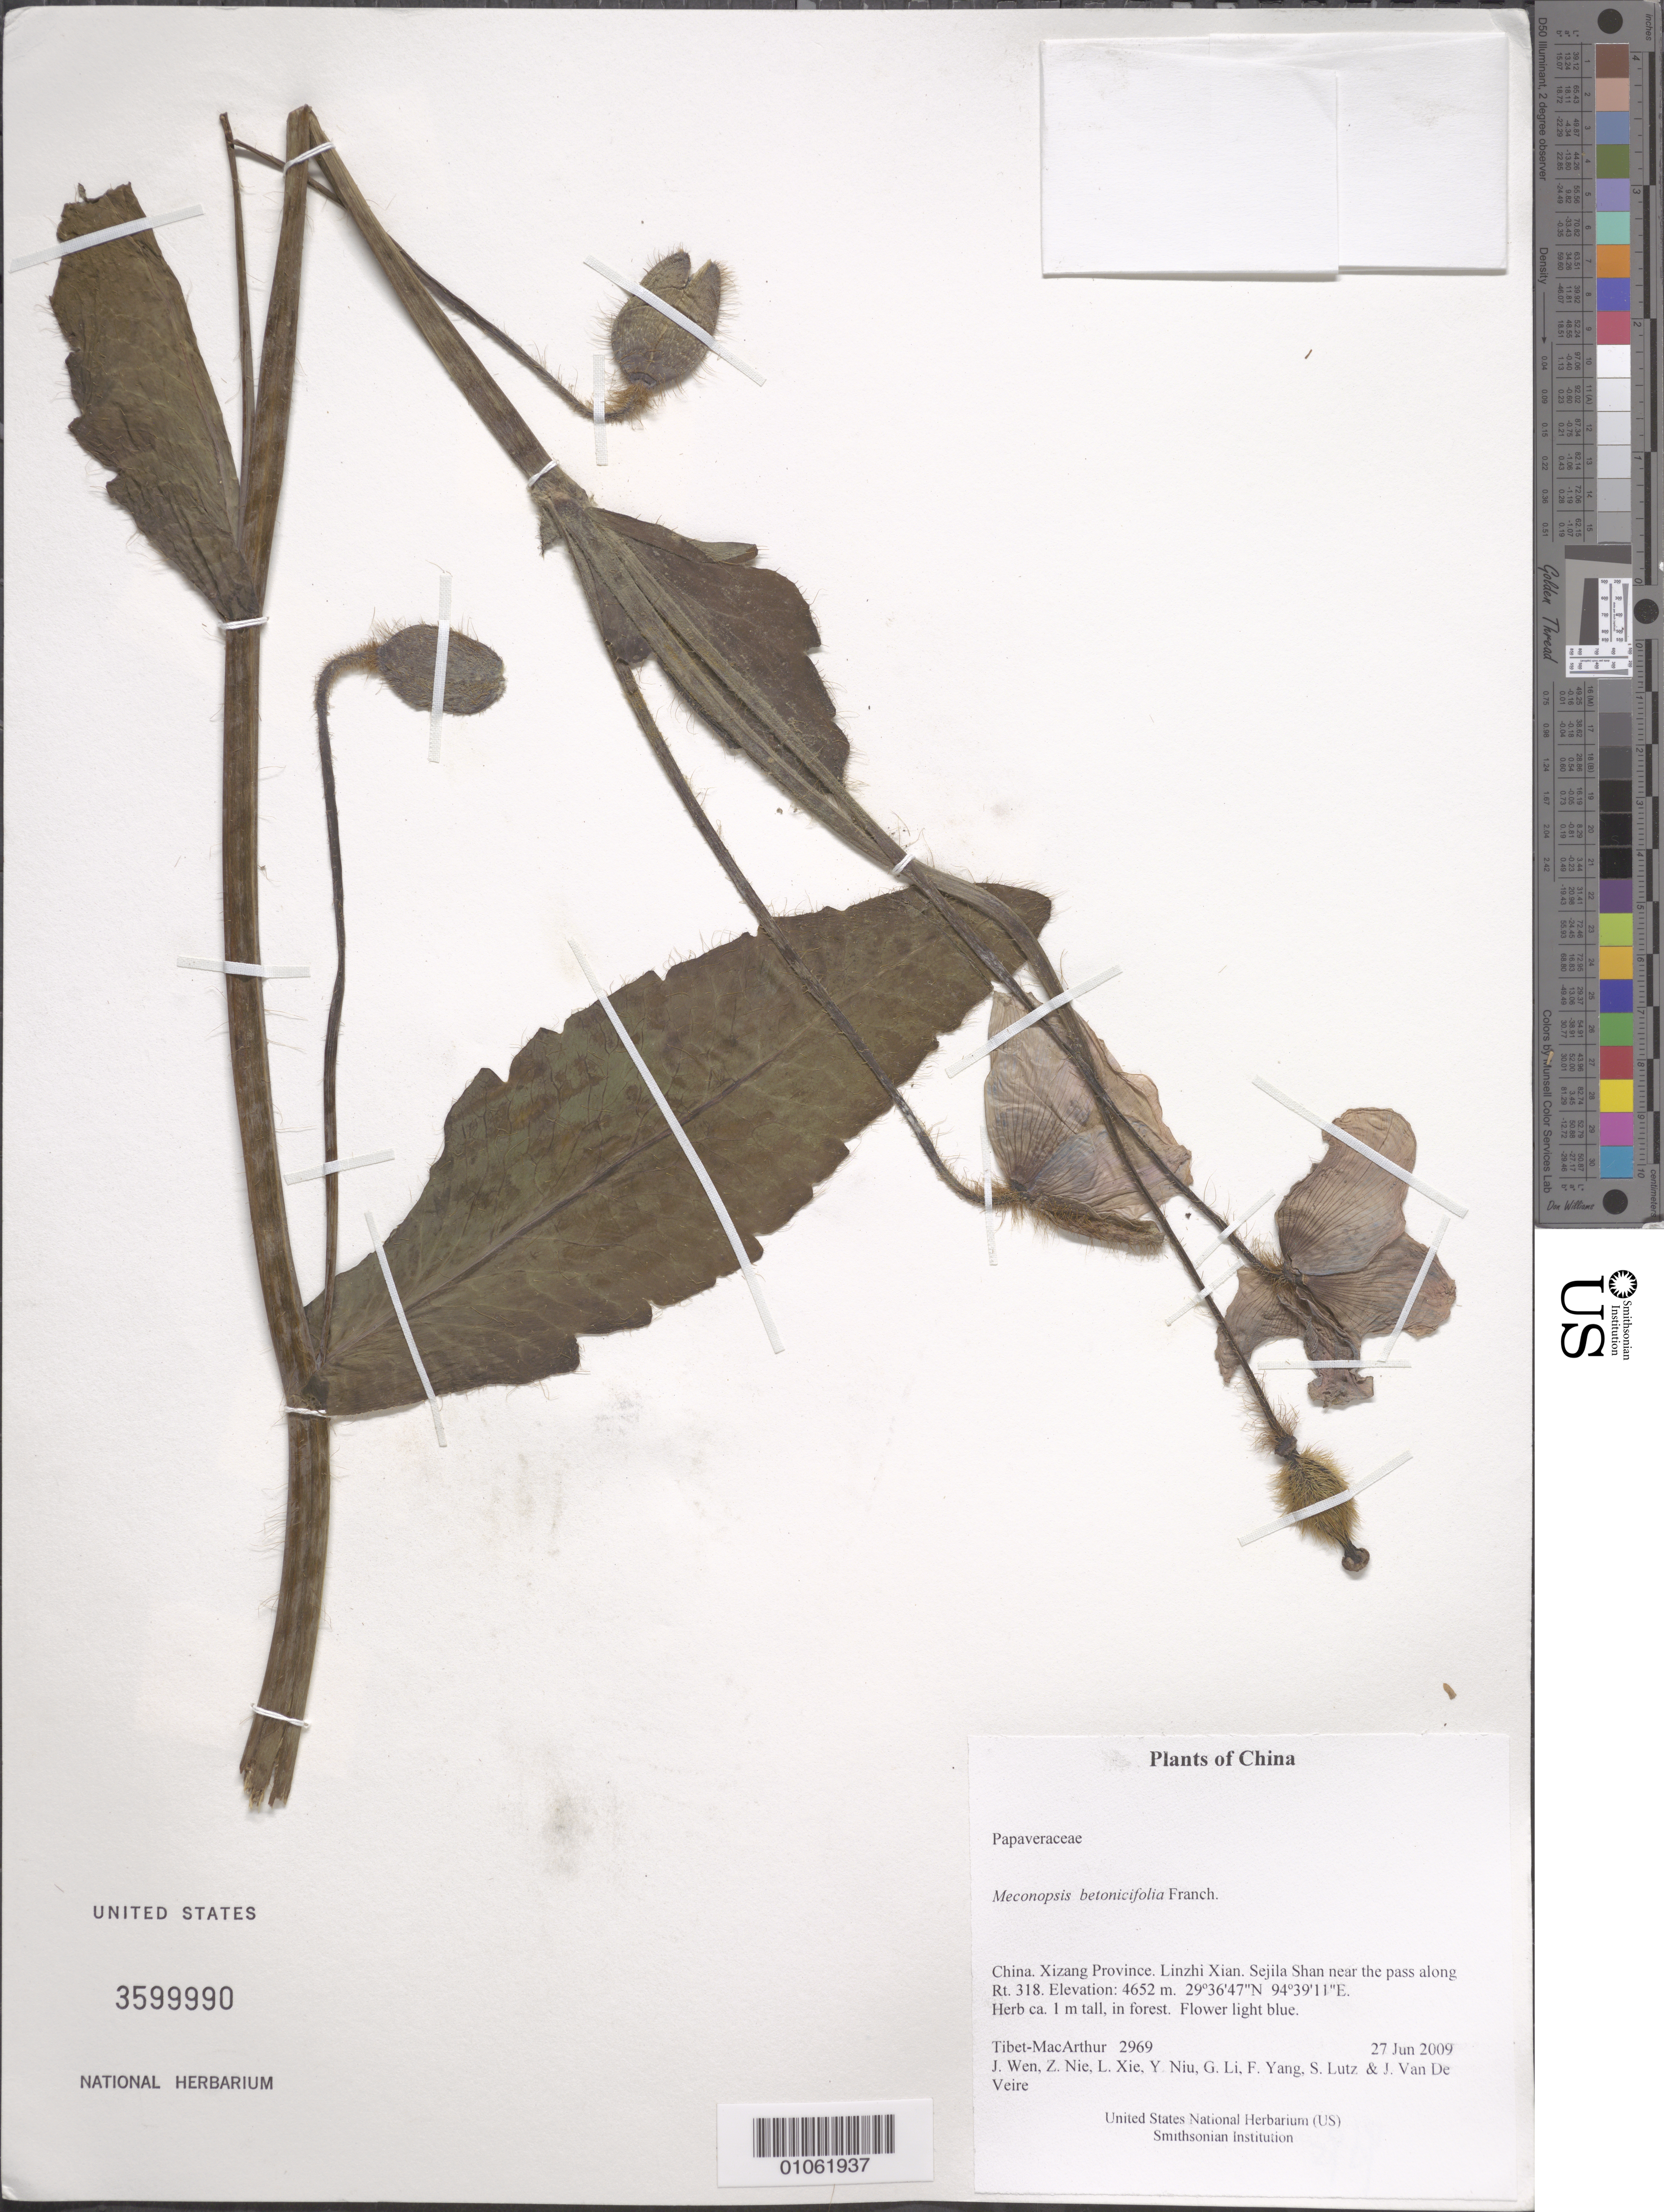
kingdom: Plantae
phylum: Tracheophyta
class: Magnoliopsida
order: Ranunculales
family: Papaveraceae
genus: Meconopsis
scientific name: Meconopsis betonicifolia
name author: Franch.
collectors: Tibet-MacArthur, J. Wen, Z. Nie, L. Xie, Y. Niu, G. Li, F. Yang, S. Lutz & J. Van De Veire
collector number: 2969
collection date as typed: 27 Jun 2009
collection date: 2009-06-27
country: China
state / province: Xizang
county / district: Linzhi Xian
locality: Sejila Shan near the pass along Rt. 318.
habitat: In forest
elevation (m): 4652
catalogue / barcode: US 3599990